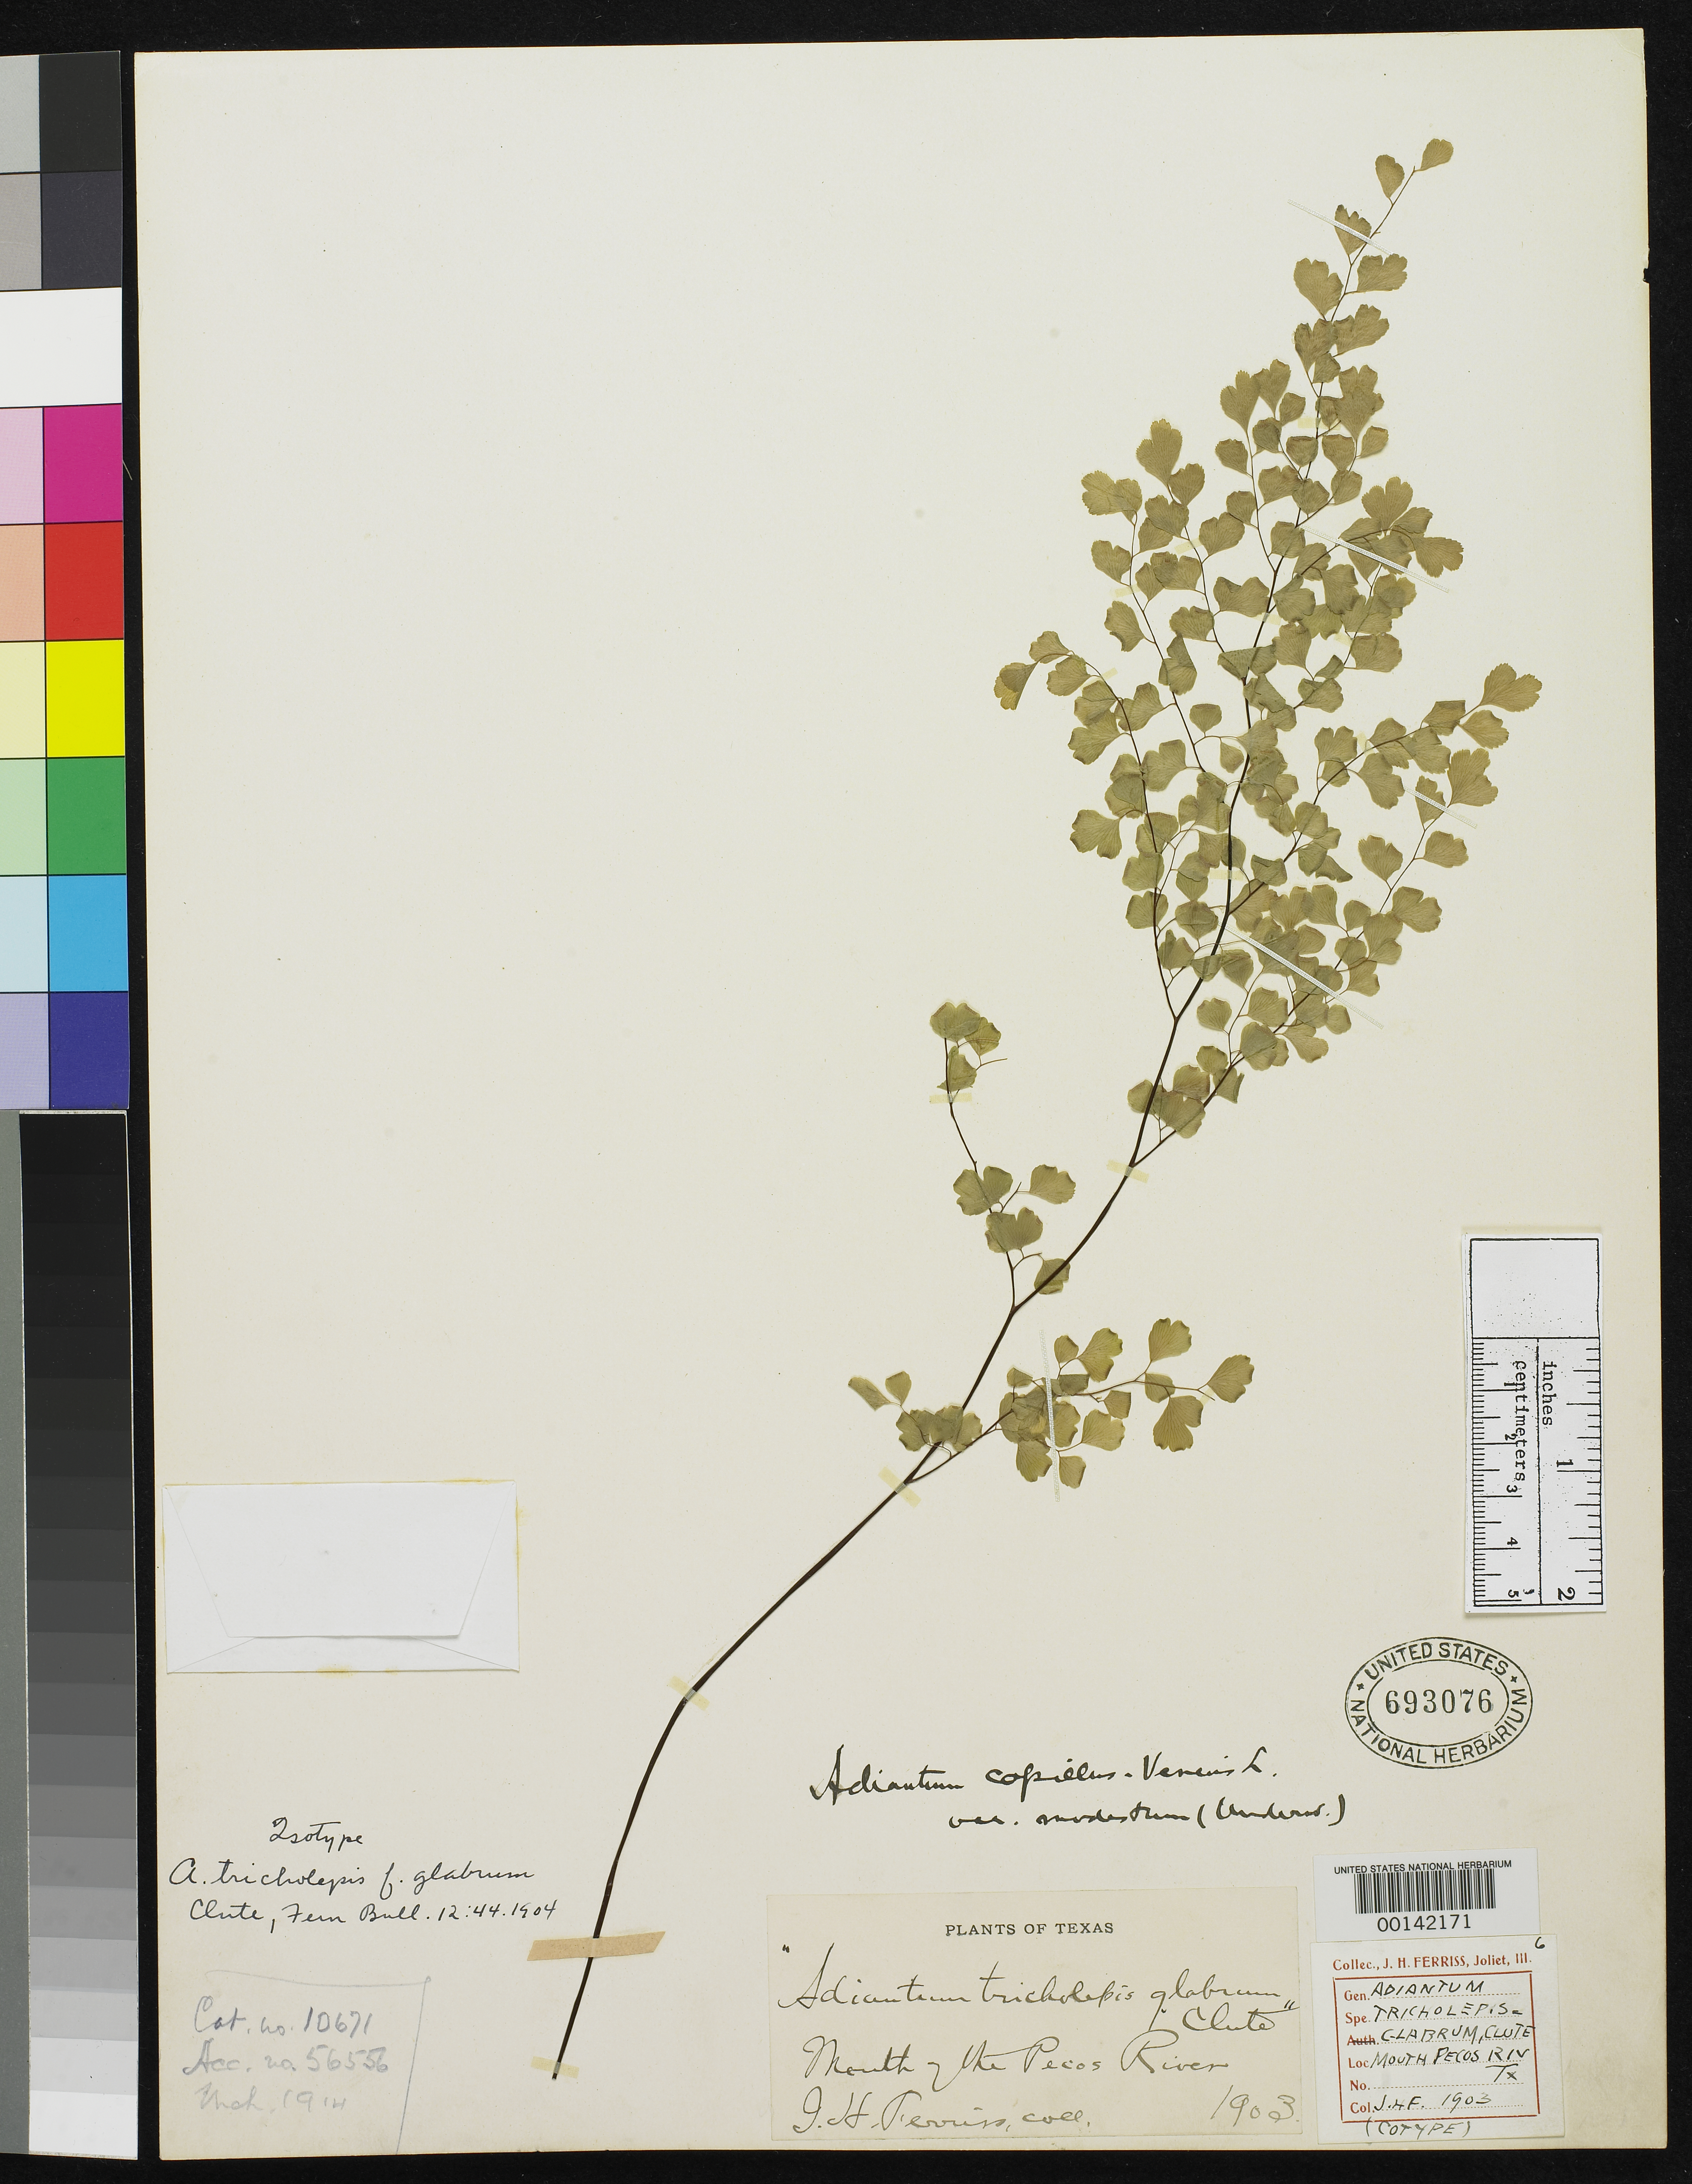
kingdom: Plantae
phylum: Tracheophyta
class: Polypodiopsida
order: Polypodiales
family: Pteridaceae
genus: Adiantum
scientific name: Adiantum tricholepis f. glabrum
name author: Clute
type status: Type Collection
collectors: J. Ferriss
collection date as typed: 1903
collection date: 1903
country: United States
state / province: Texas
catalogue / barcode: US 693076